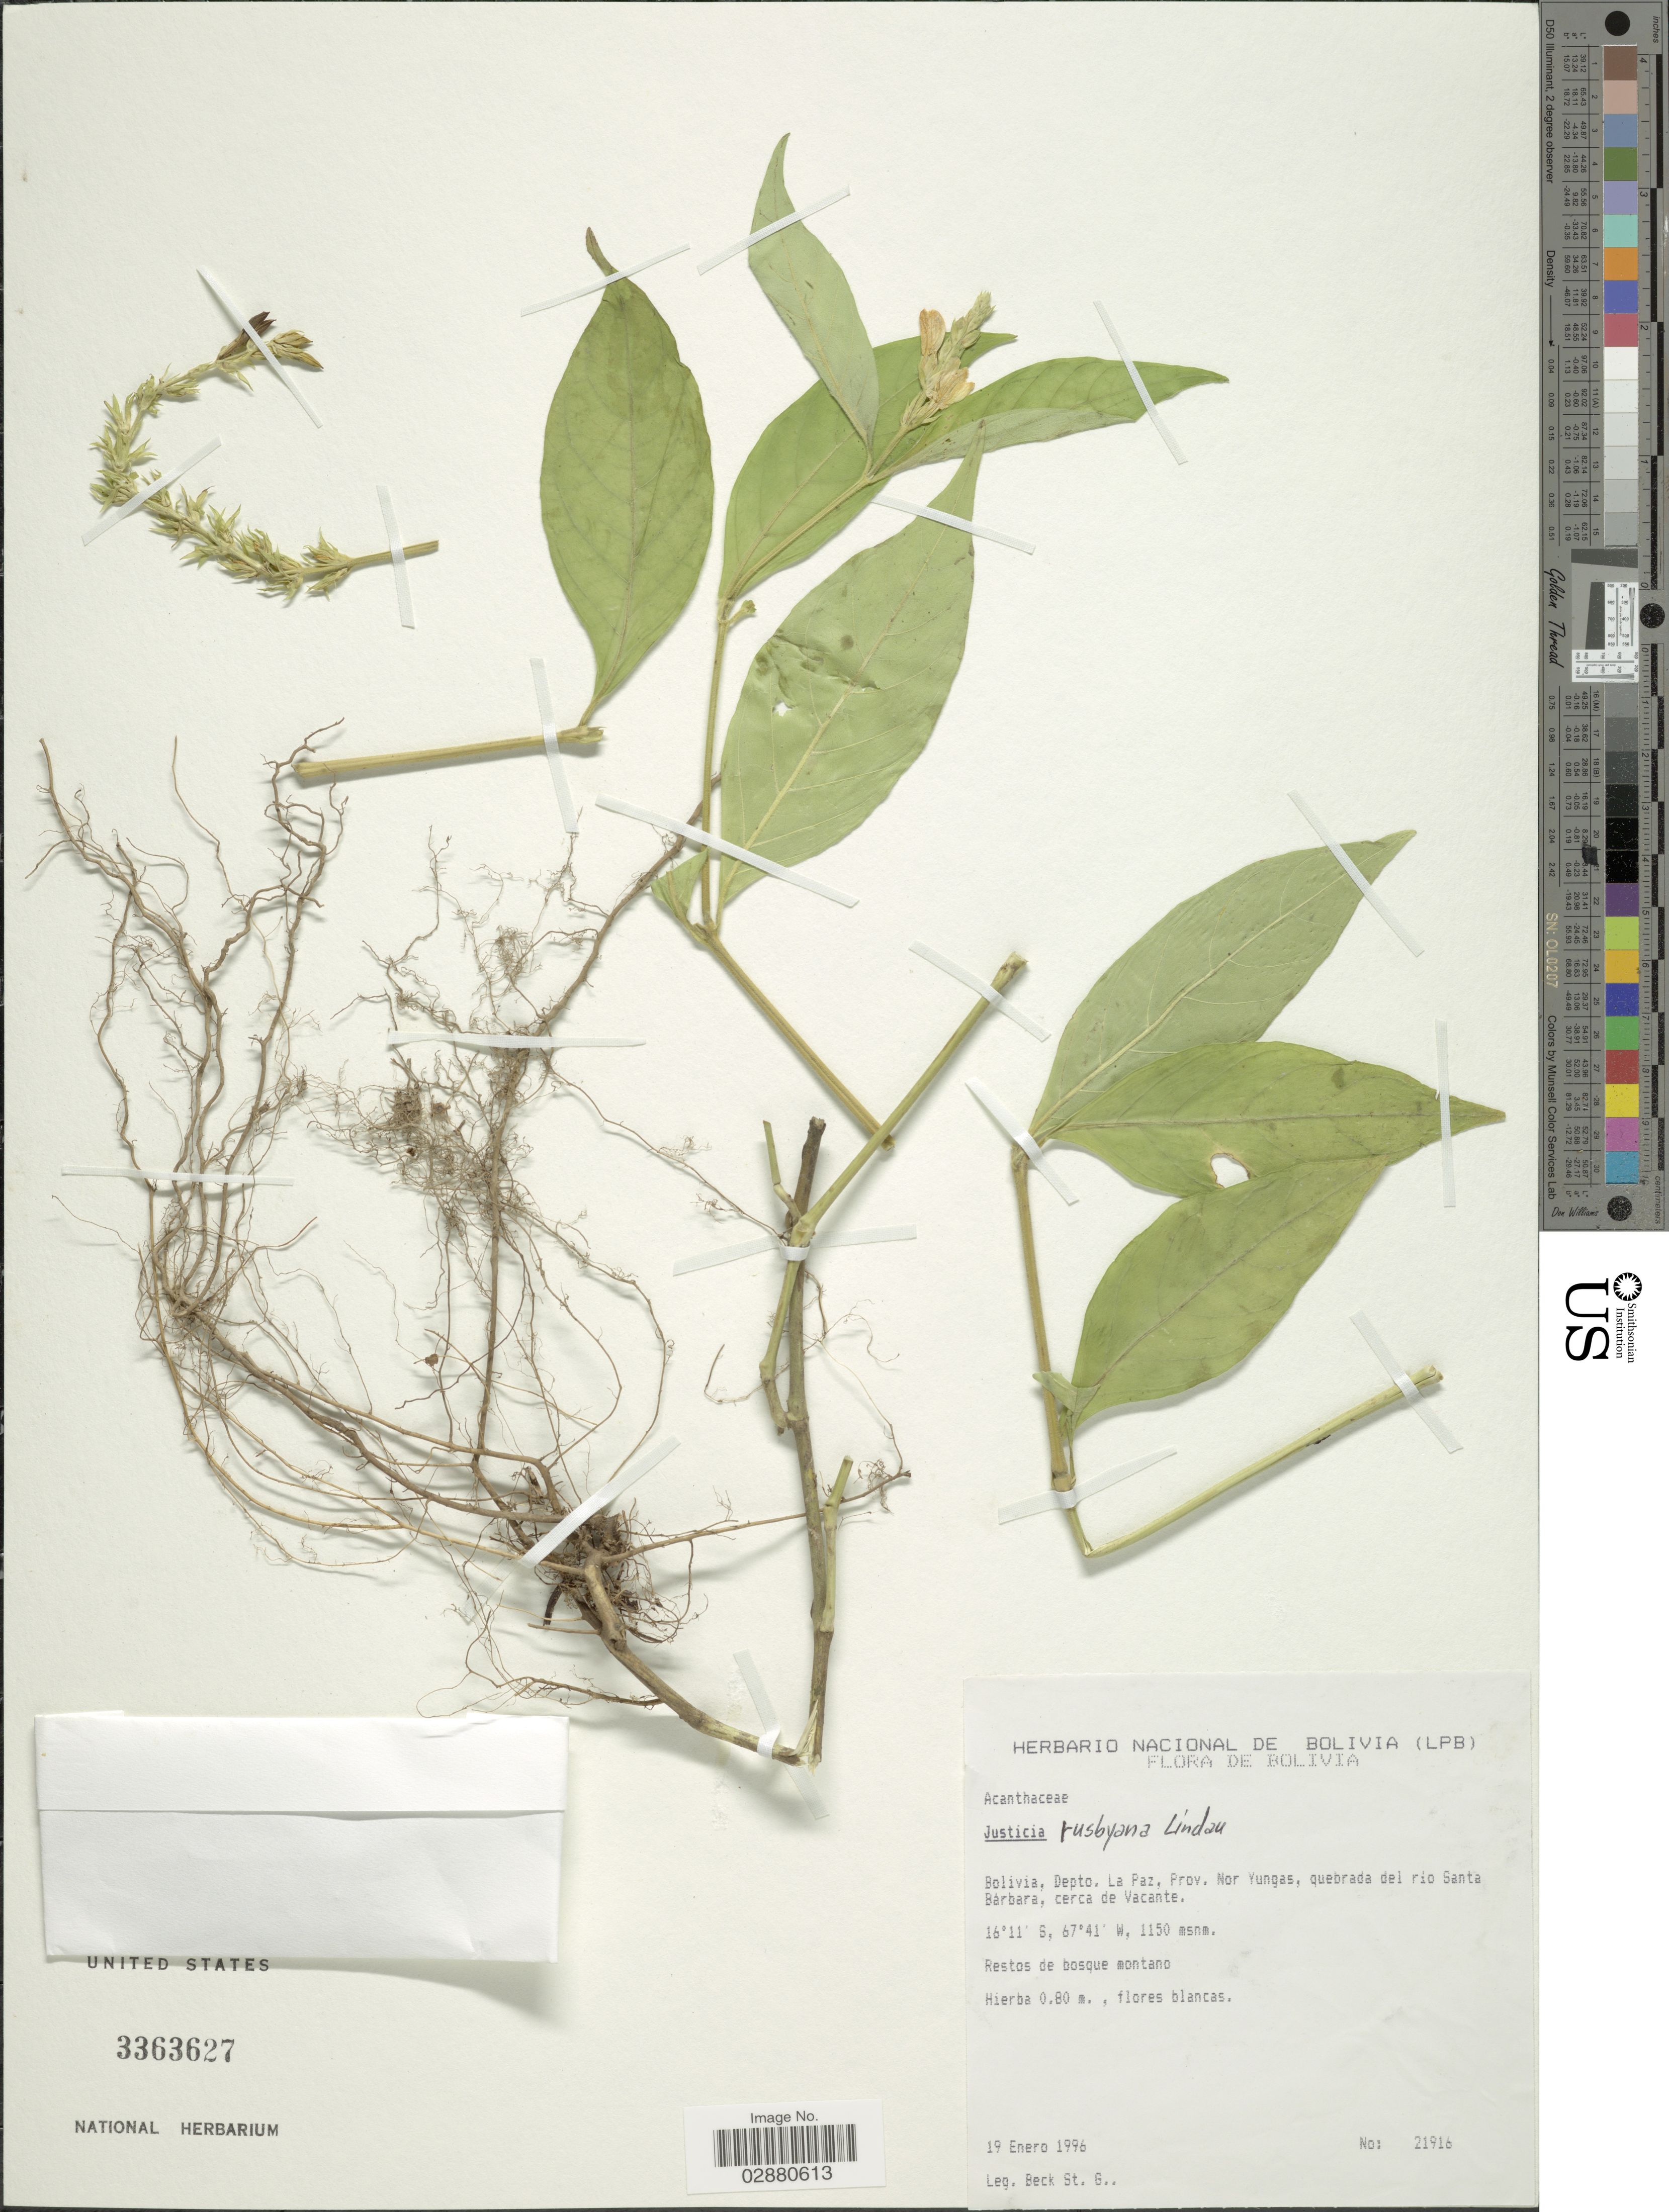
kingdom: Plantae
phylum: Tracheophyta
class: Magnoliopsida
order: Lamiales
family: Acanthaceae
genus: Justicia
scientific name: Justicia rusbyana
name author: Lindau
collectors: S. G. Beck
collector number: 21916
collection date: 1996-01-19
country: Bolivia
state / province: La Paz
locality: Depto. La Paz, Prov. Nor Yungas, quebrada del río Santa Bárbara, cerca de Vacante.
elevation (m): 1150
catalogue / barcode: US 3363627